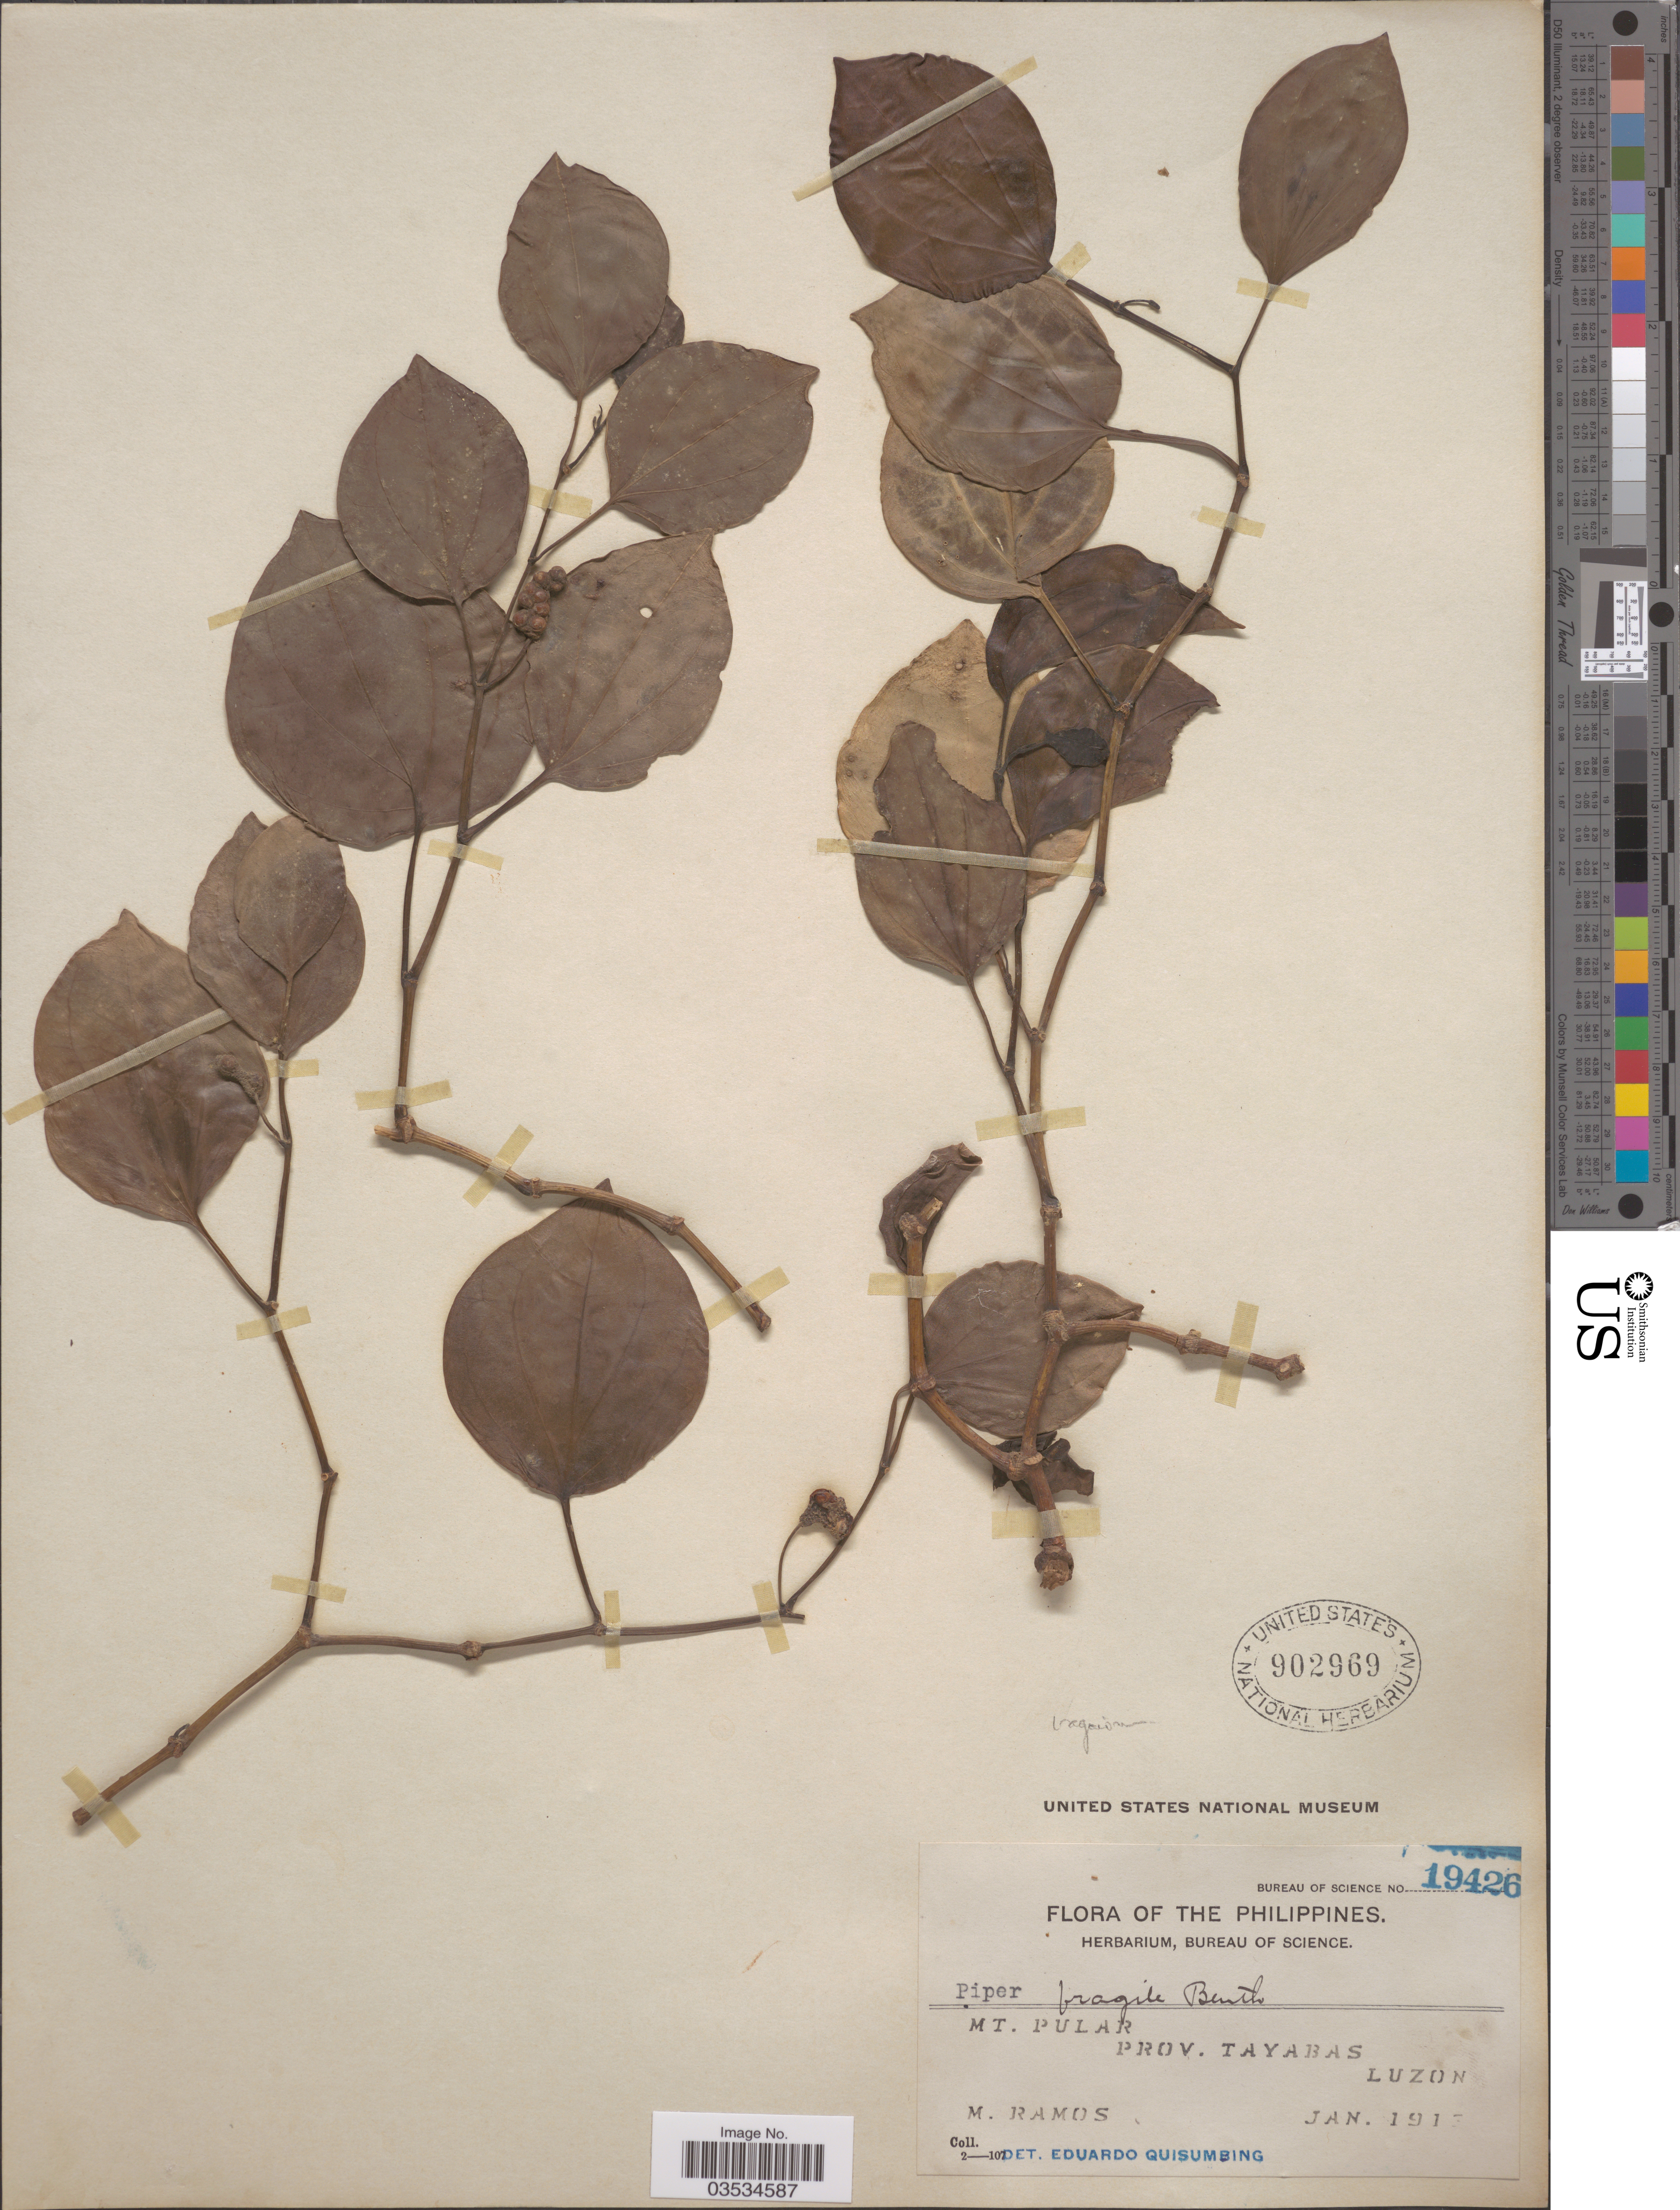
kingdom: Plantae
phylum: Tracheophyta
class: Magnoliopsida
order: Piperales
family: Piperaceae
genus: Piper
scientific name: Piper fragile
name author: Benth.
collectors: M. Ramos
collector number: Bureau of Science 19426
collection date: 1917-01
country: Philippines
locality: Mt. Pular. Prov. Tayabas. Luzon.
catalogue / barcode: US 902969